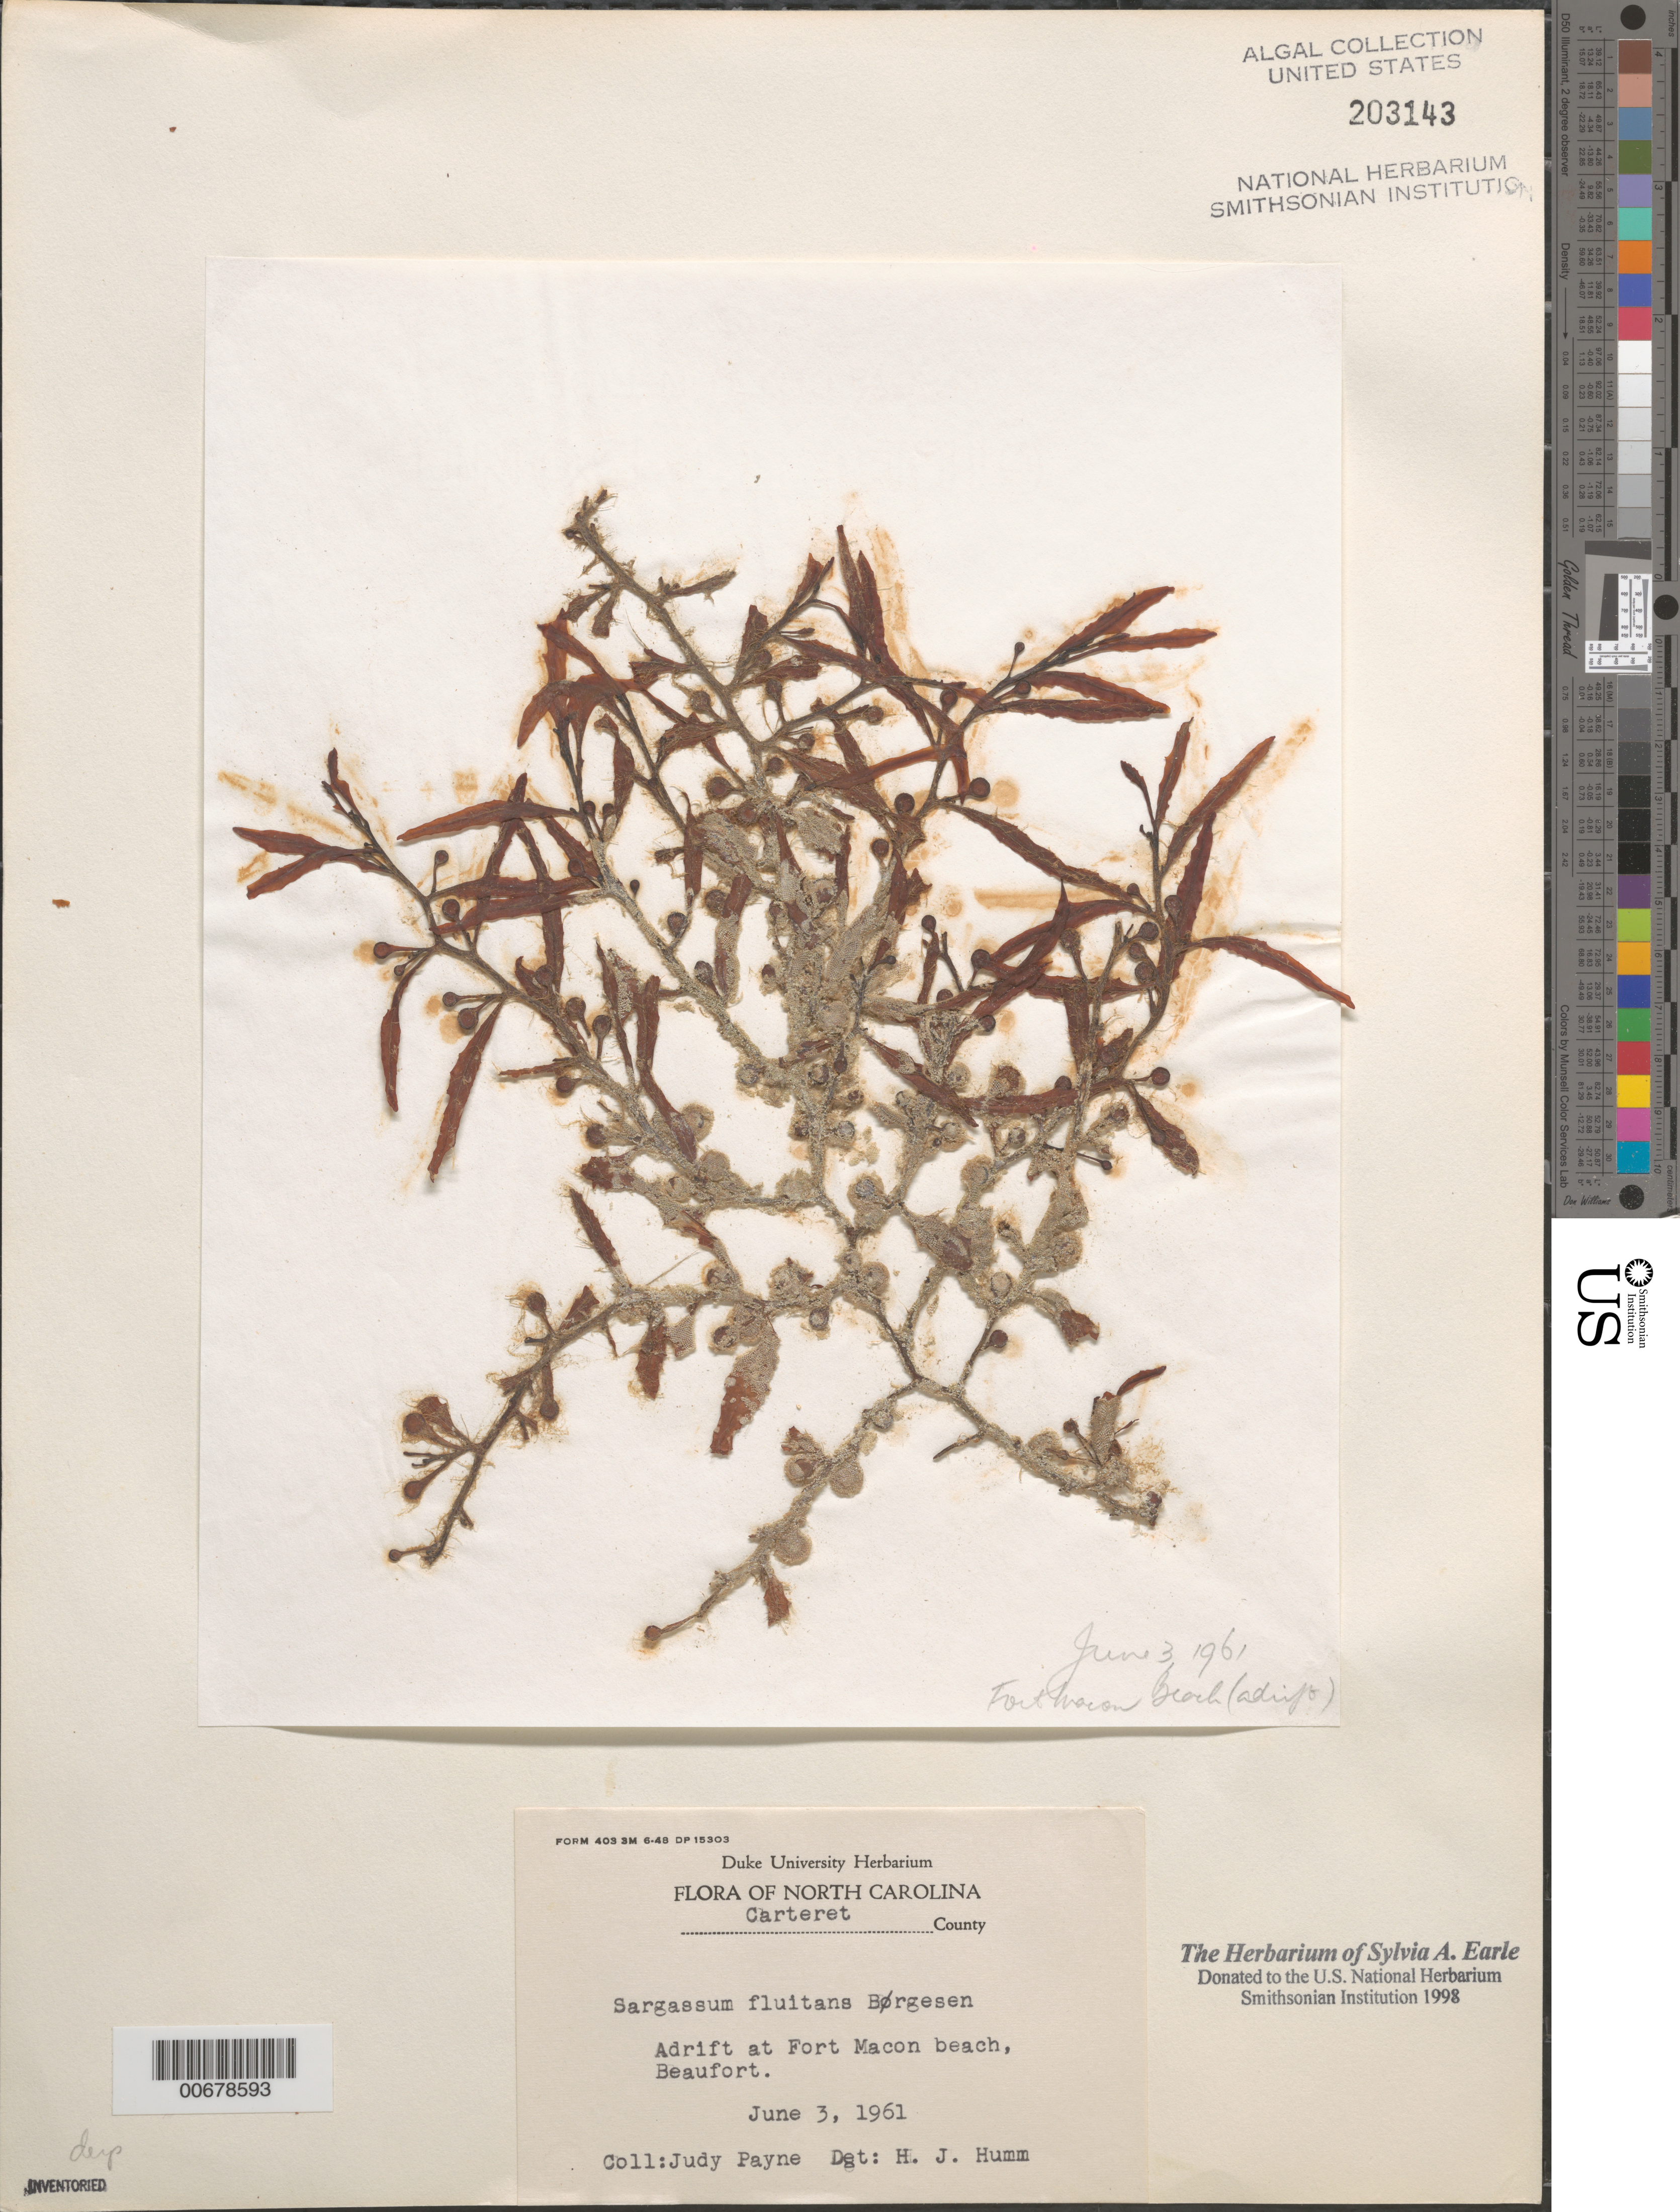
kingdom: Chromista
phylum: Ochrophyta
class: Phaeophyceae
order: Fucales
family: Sargassaceae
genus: Sargassum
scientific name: Sargassum fluitans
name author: (Børgesen) Børgesen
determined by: Humm, Harold J.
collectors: J. Payne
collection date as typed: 03 Jun 1961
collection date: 1961-06-03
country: United States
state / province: North Carolina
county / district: Carteret County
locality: Fort Macon Beach, Beaufort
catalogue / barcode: US 203143